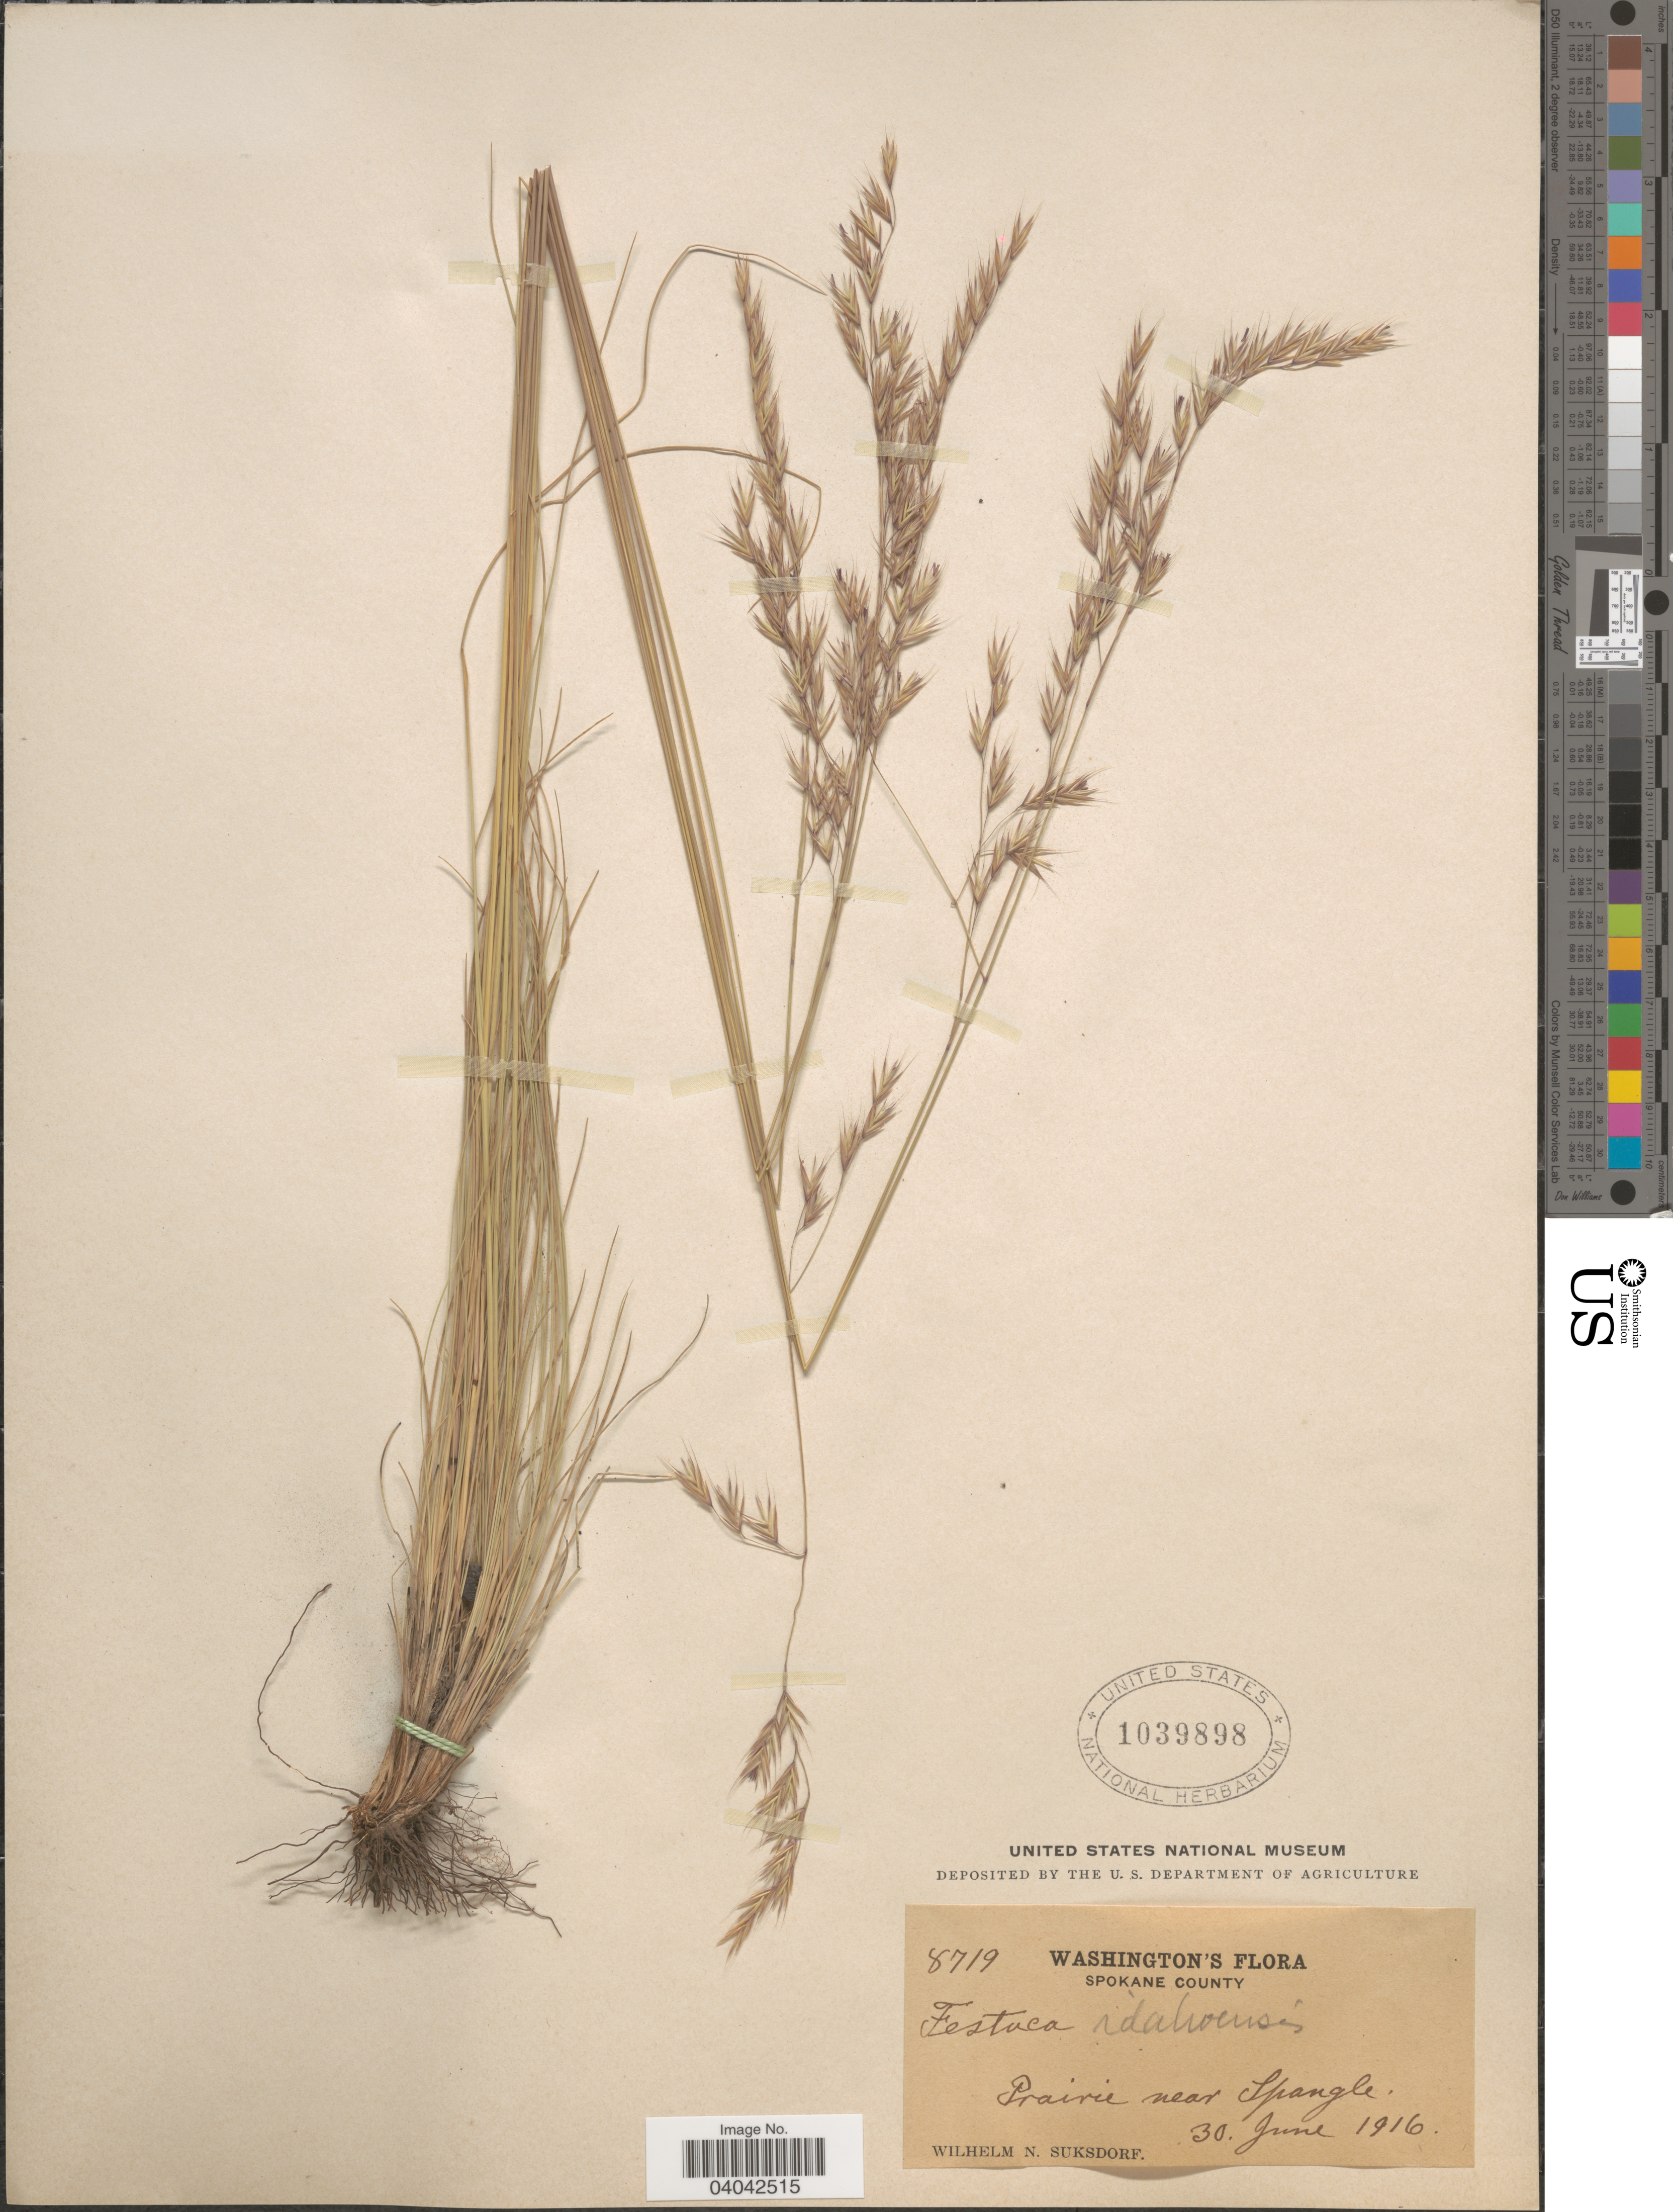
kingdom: Plantae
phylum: Tracheophyta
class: Liliopsida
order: Poales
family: Poaceae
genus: Festuca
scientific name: Festuca idahoensis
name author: Elmer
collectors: W. N. Suksdorf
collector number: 8719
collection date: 1916-06-30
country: United States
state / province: Washington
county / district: Spokane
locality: Spokane County. Prairie near Spangle.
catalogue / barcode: US 1039898